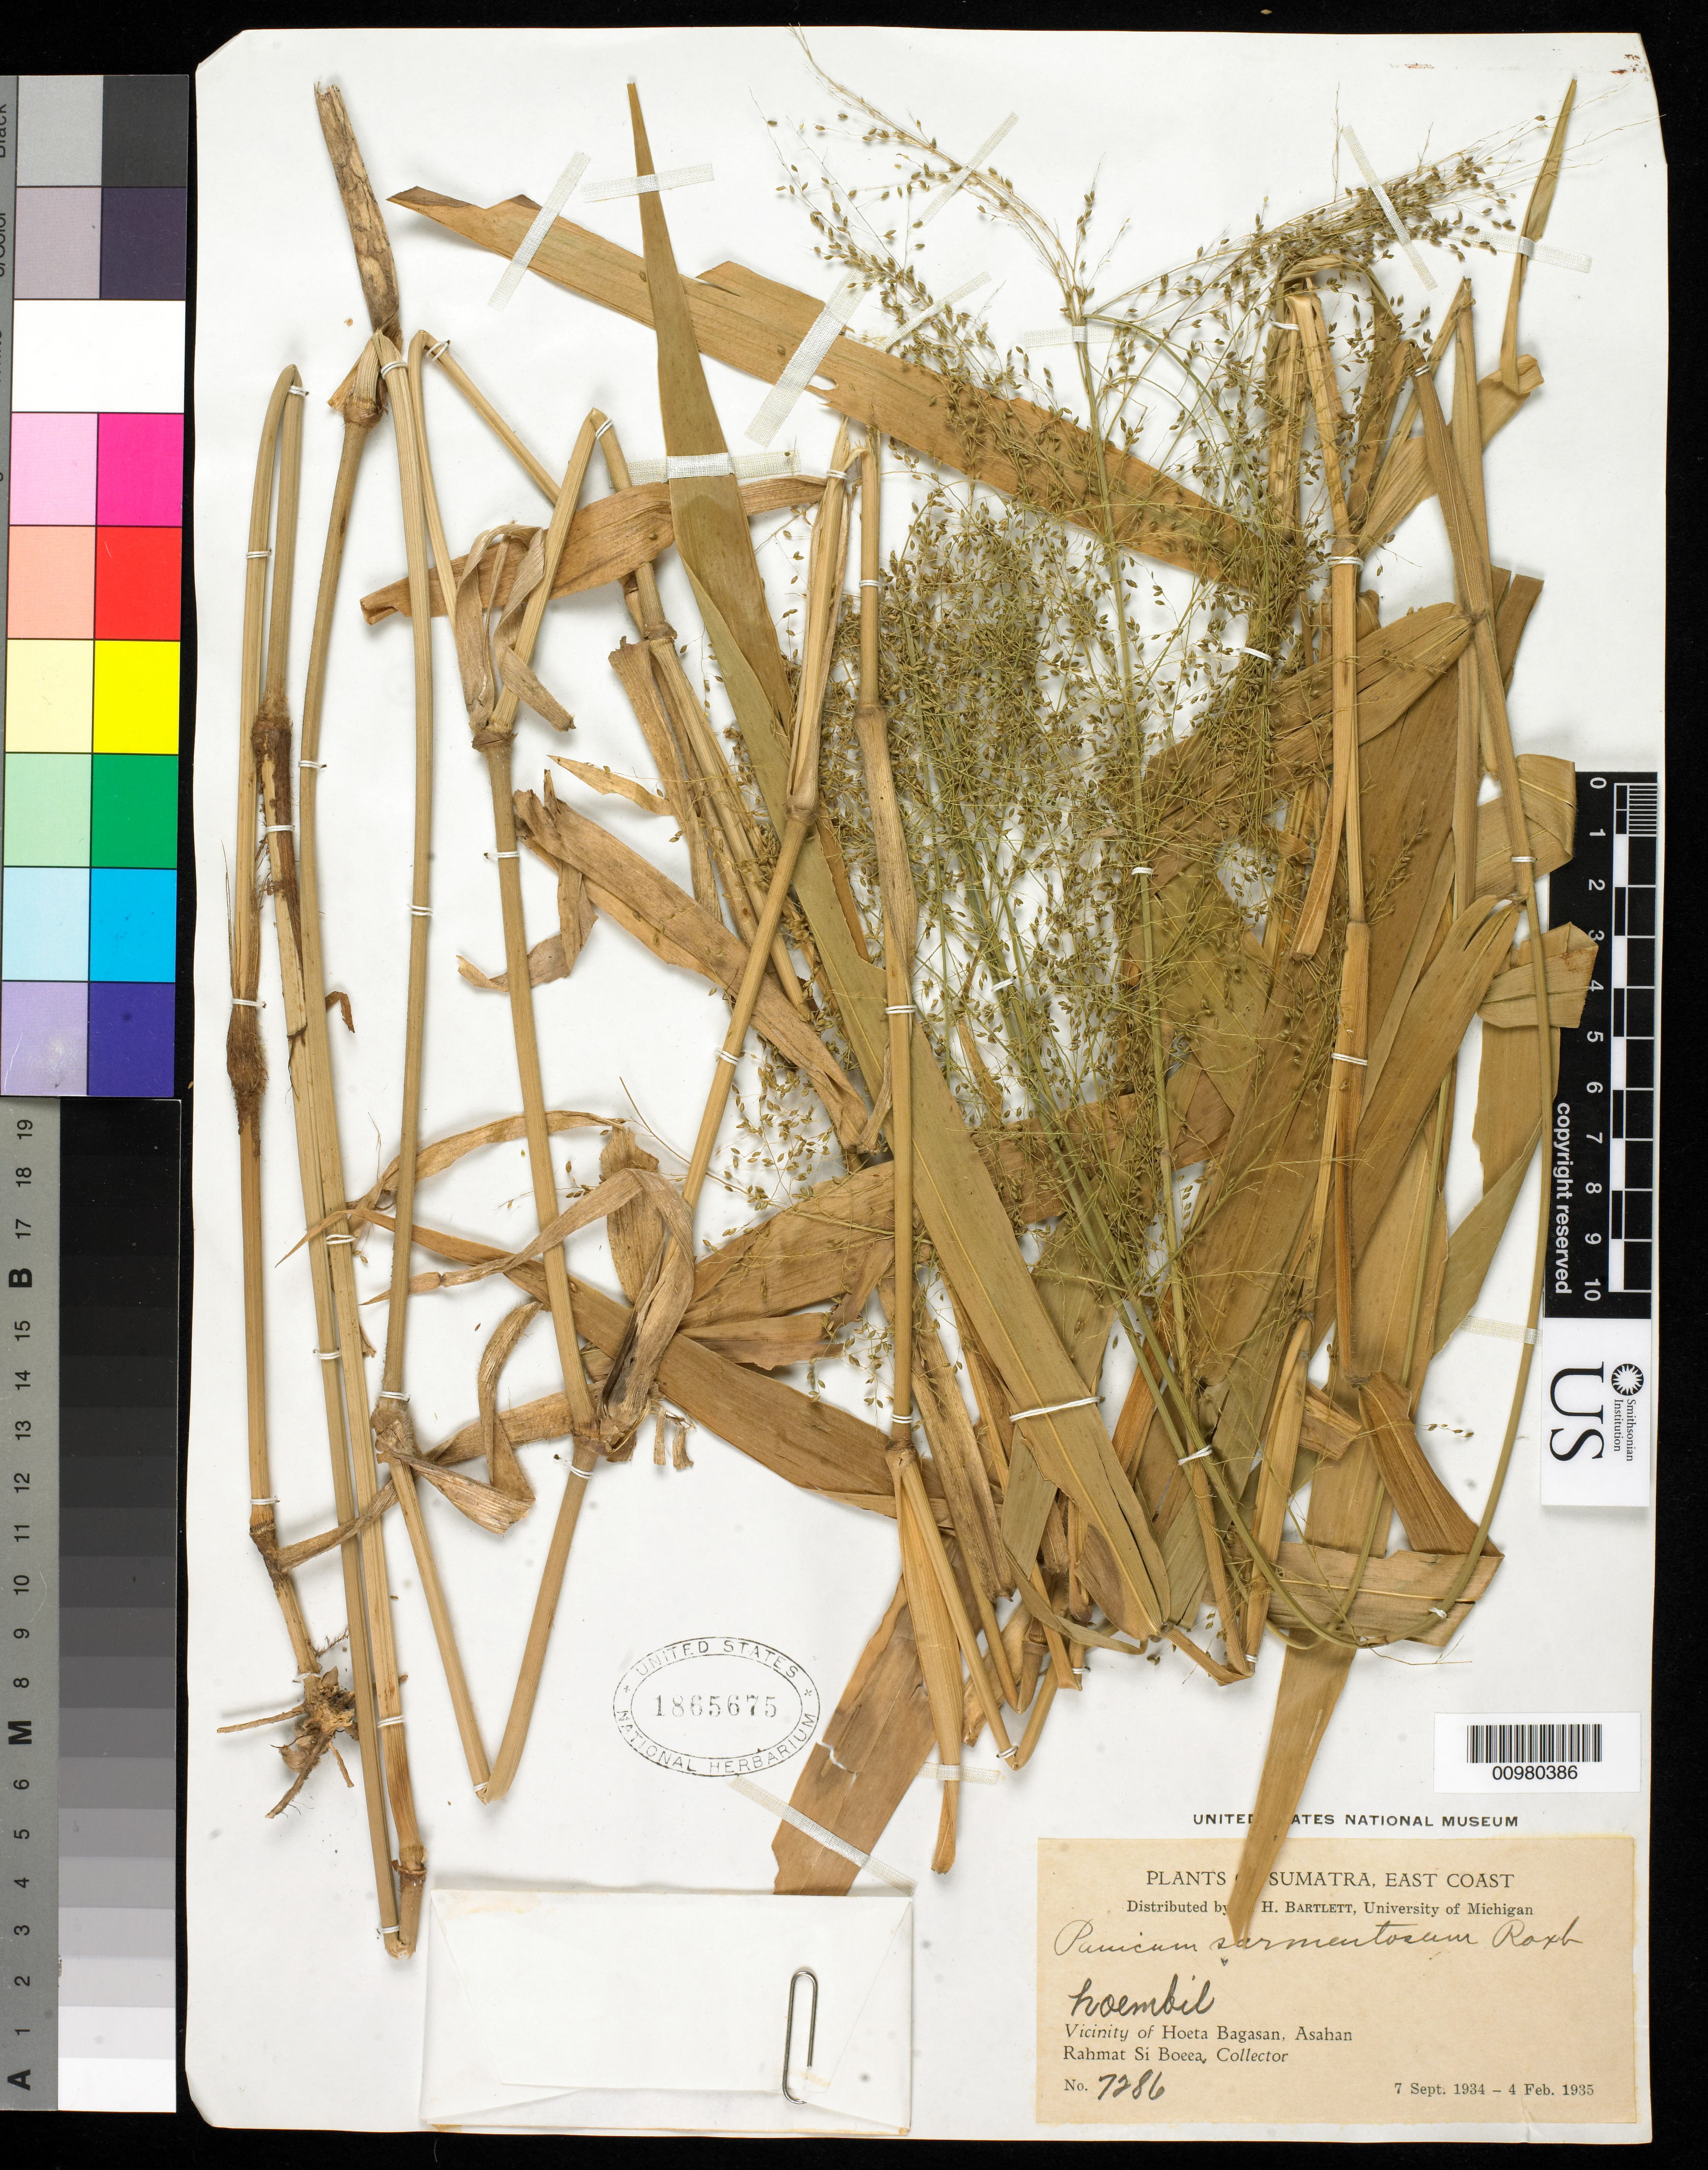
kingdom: Plantae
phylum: Tracheophyta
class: Liliopsida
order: Poales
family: Poaceae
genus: Panicum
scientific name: Panicum sarmentosum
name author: Roxb.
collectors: Rahmat Si Boeea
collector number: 7286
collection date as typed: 07 Sep 1934 to 04 Feb 1935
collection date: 1934-09-07/1935-02-04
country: Indonesia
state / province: Sumatra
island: Sumatra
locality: (East Coast) Vicinity of Hoeta Bagasan, Asahan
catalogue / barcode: US 1865675